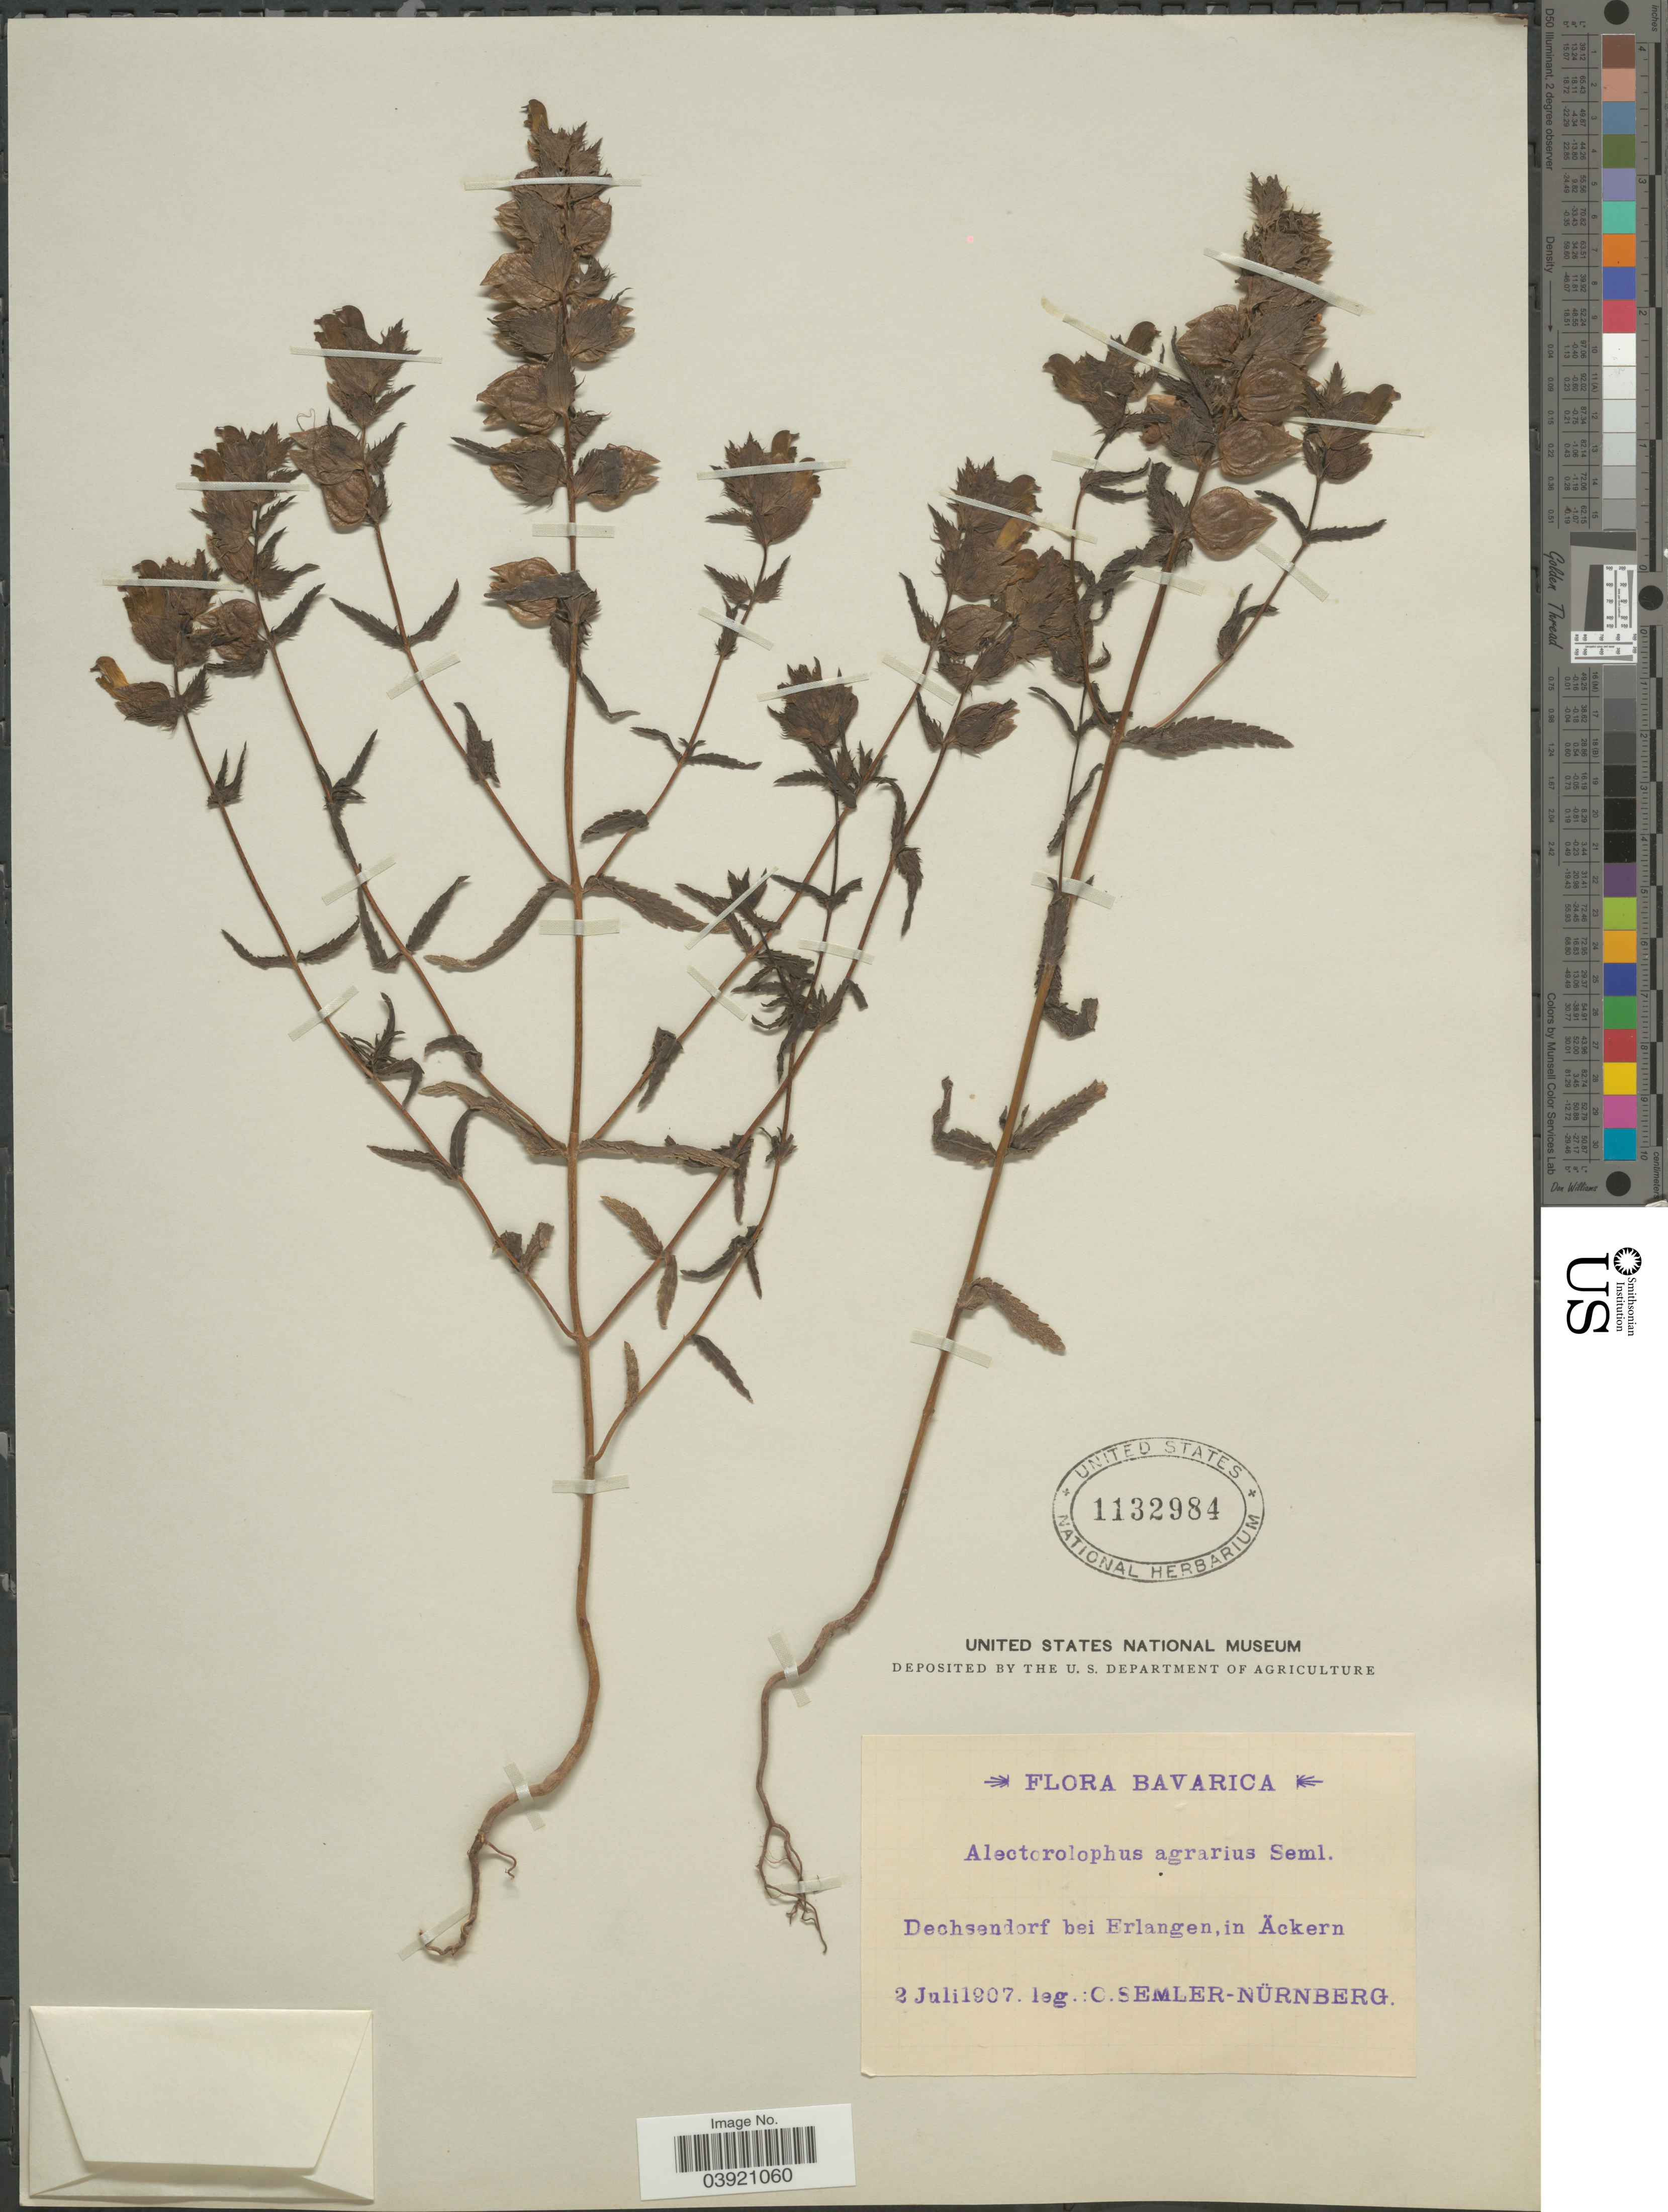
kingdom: Plantae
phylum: Tracheophyta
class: Magnoliopsida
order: Lamiales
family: Orobanchaceae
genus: Rhinanthus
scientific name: Rhinanthus sp.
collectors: C. Semler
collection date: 1907-07-02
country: Germany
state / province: Bayern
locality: Bavarica. Dechsendorf bei Erlangen, in Äckern.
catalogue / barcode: US 1132984